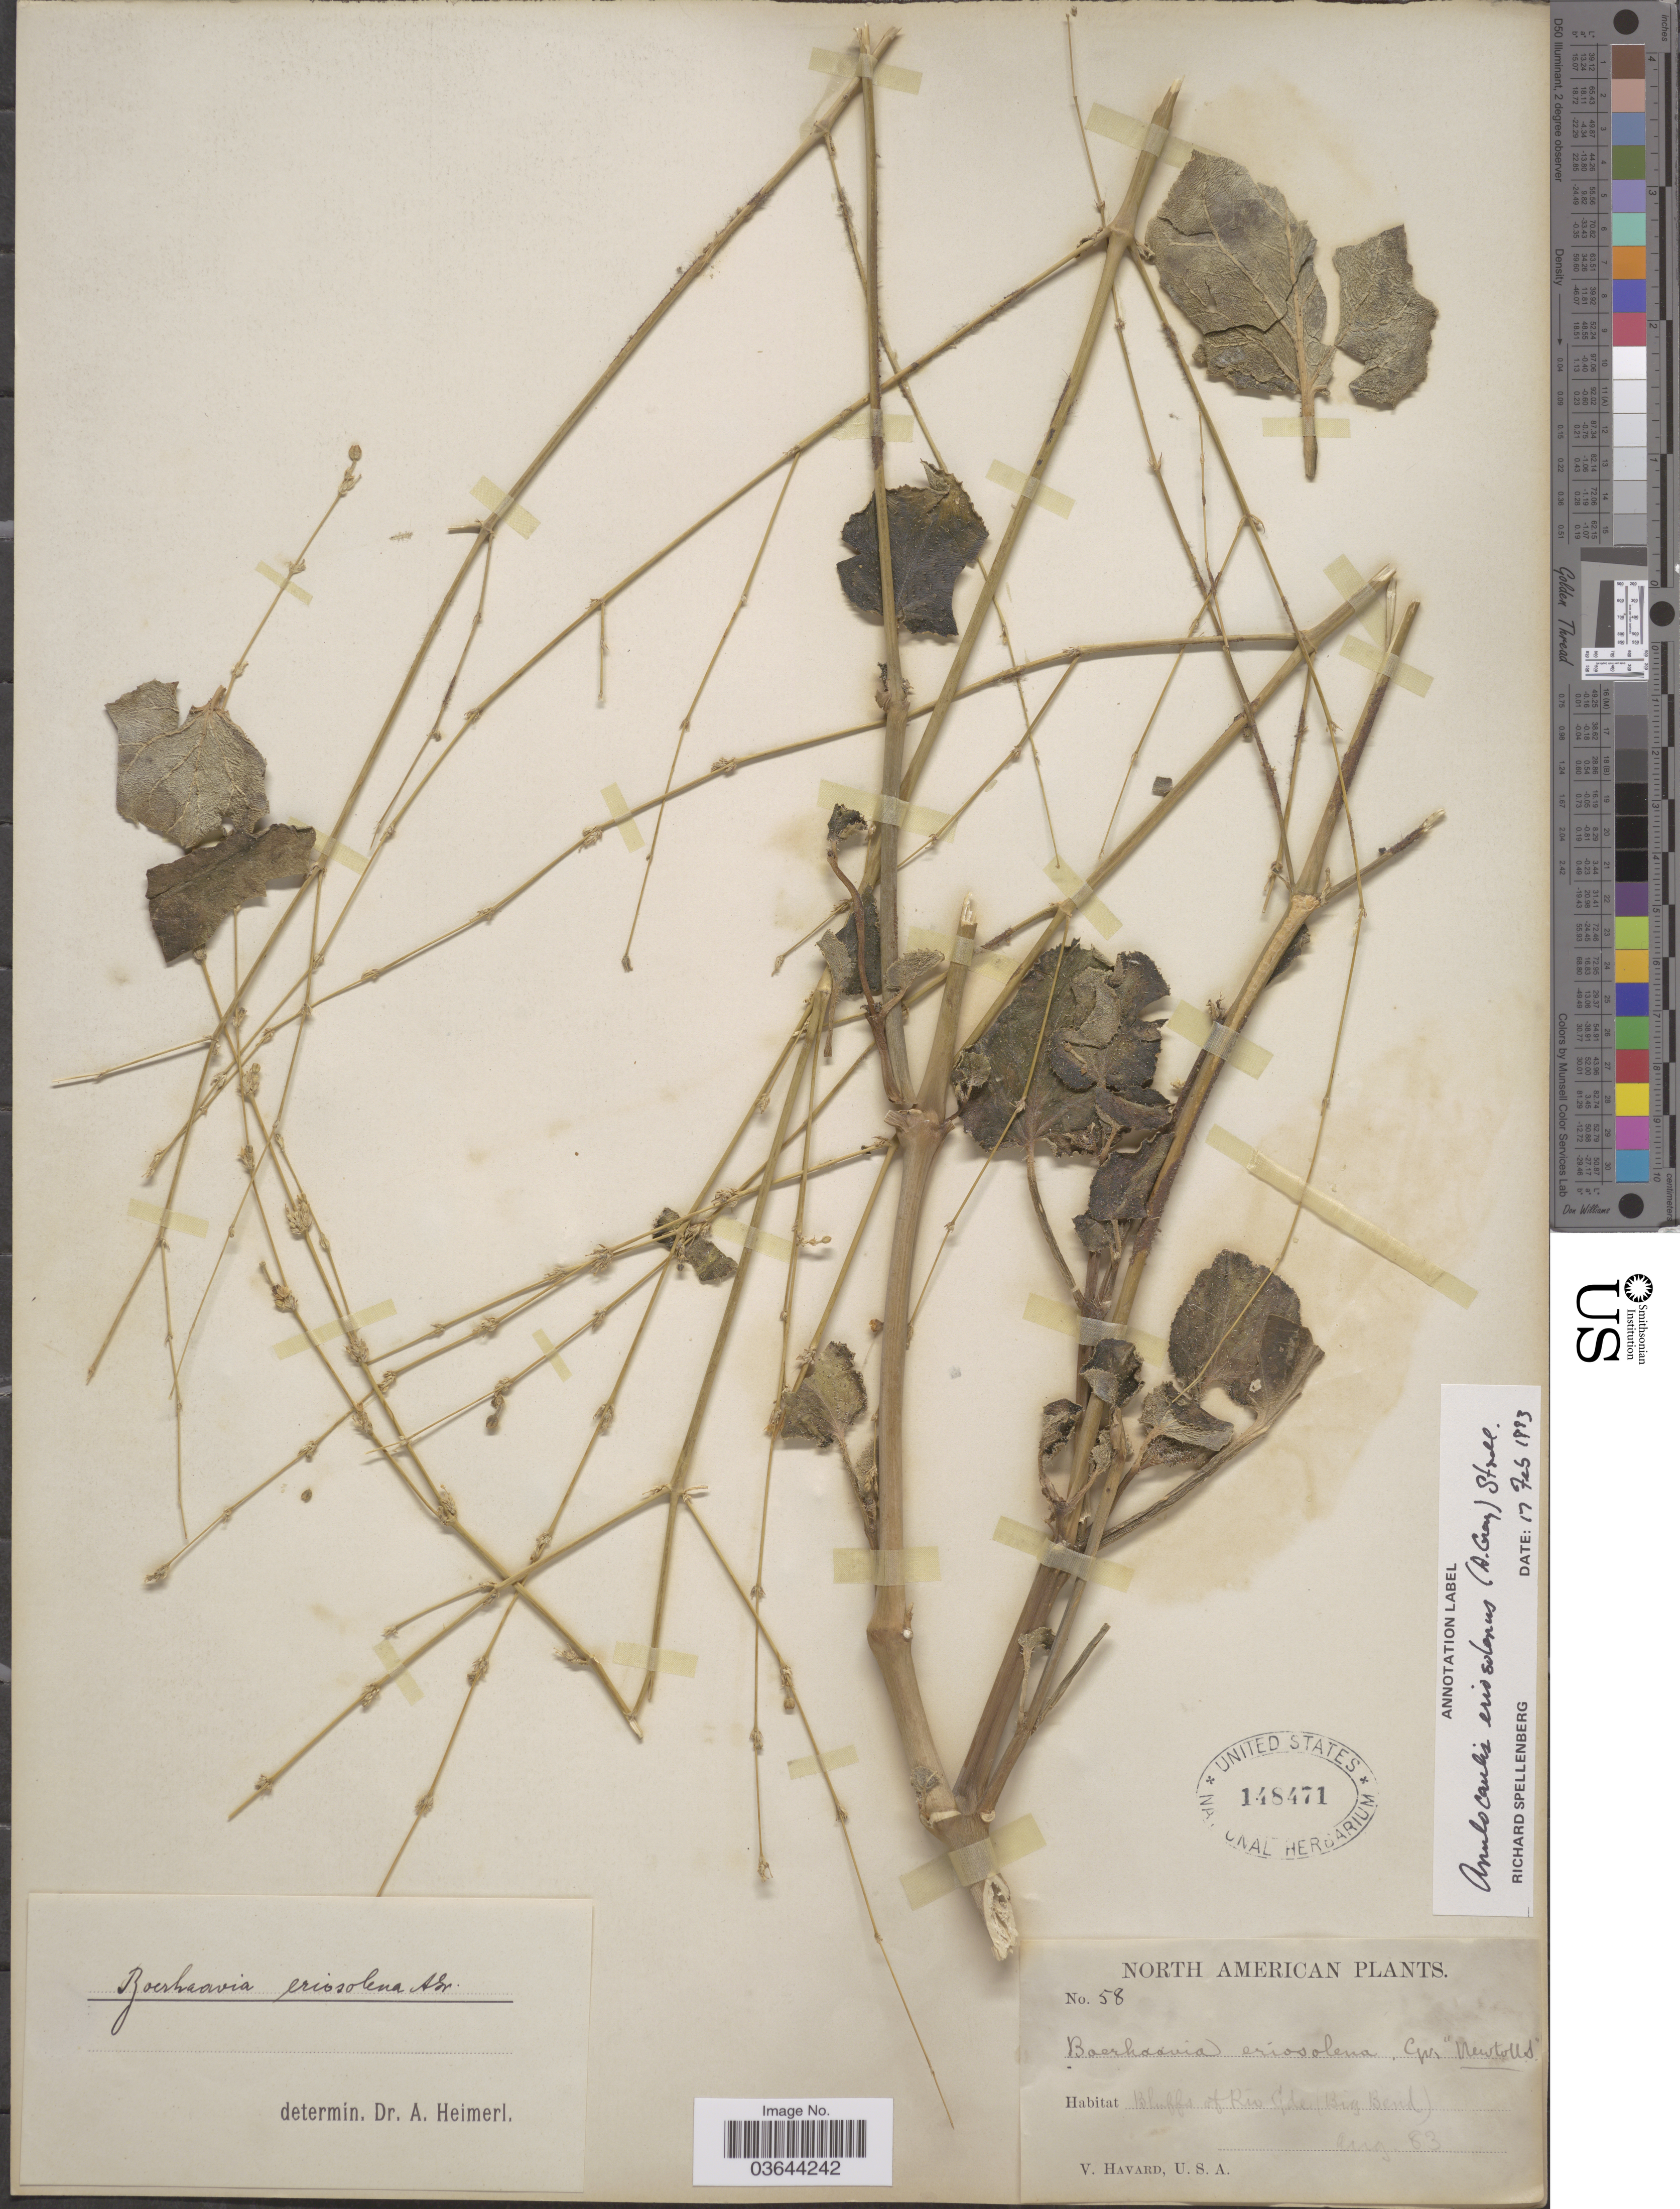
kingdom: Plantae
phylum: Tracheophyta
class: Magnoliopsida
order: Caryophyllales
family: Nyctaginaceae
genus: Anulocaulis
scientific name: Anulocaulis eriosolenus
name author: (A. Gray) Standl.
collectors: V. Havard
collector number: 58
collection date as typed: Transcribed d/m/y: /8/83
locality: North American. Bluffs of Rio Gde (Big Bend).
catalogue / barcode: US 148471